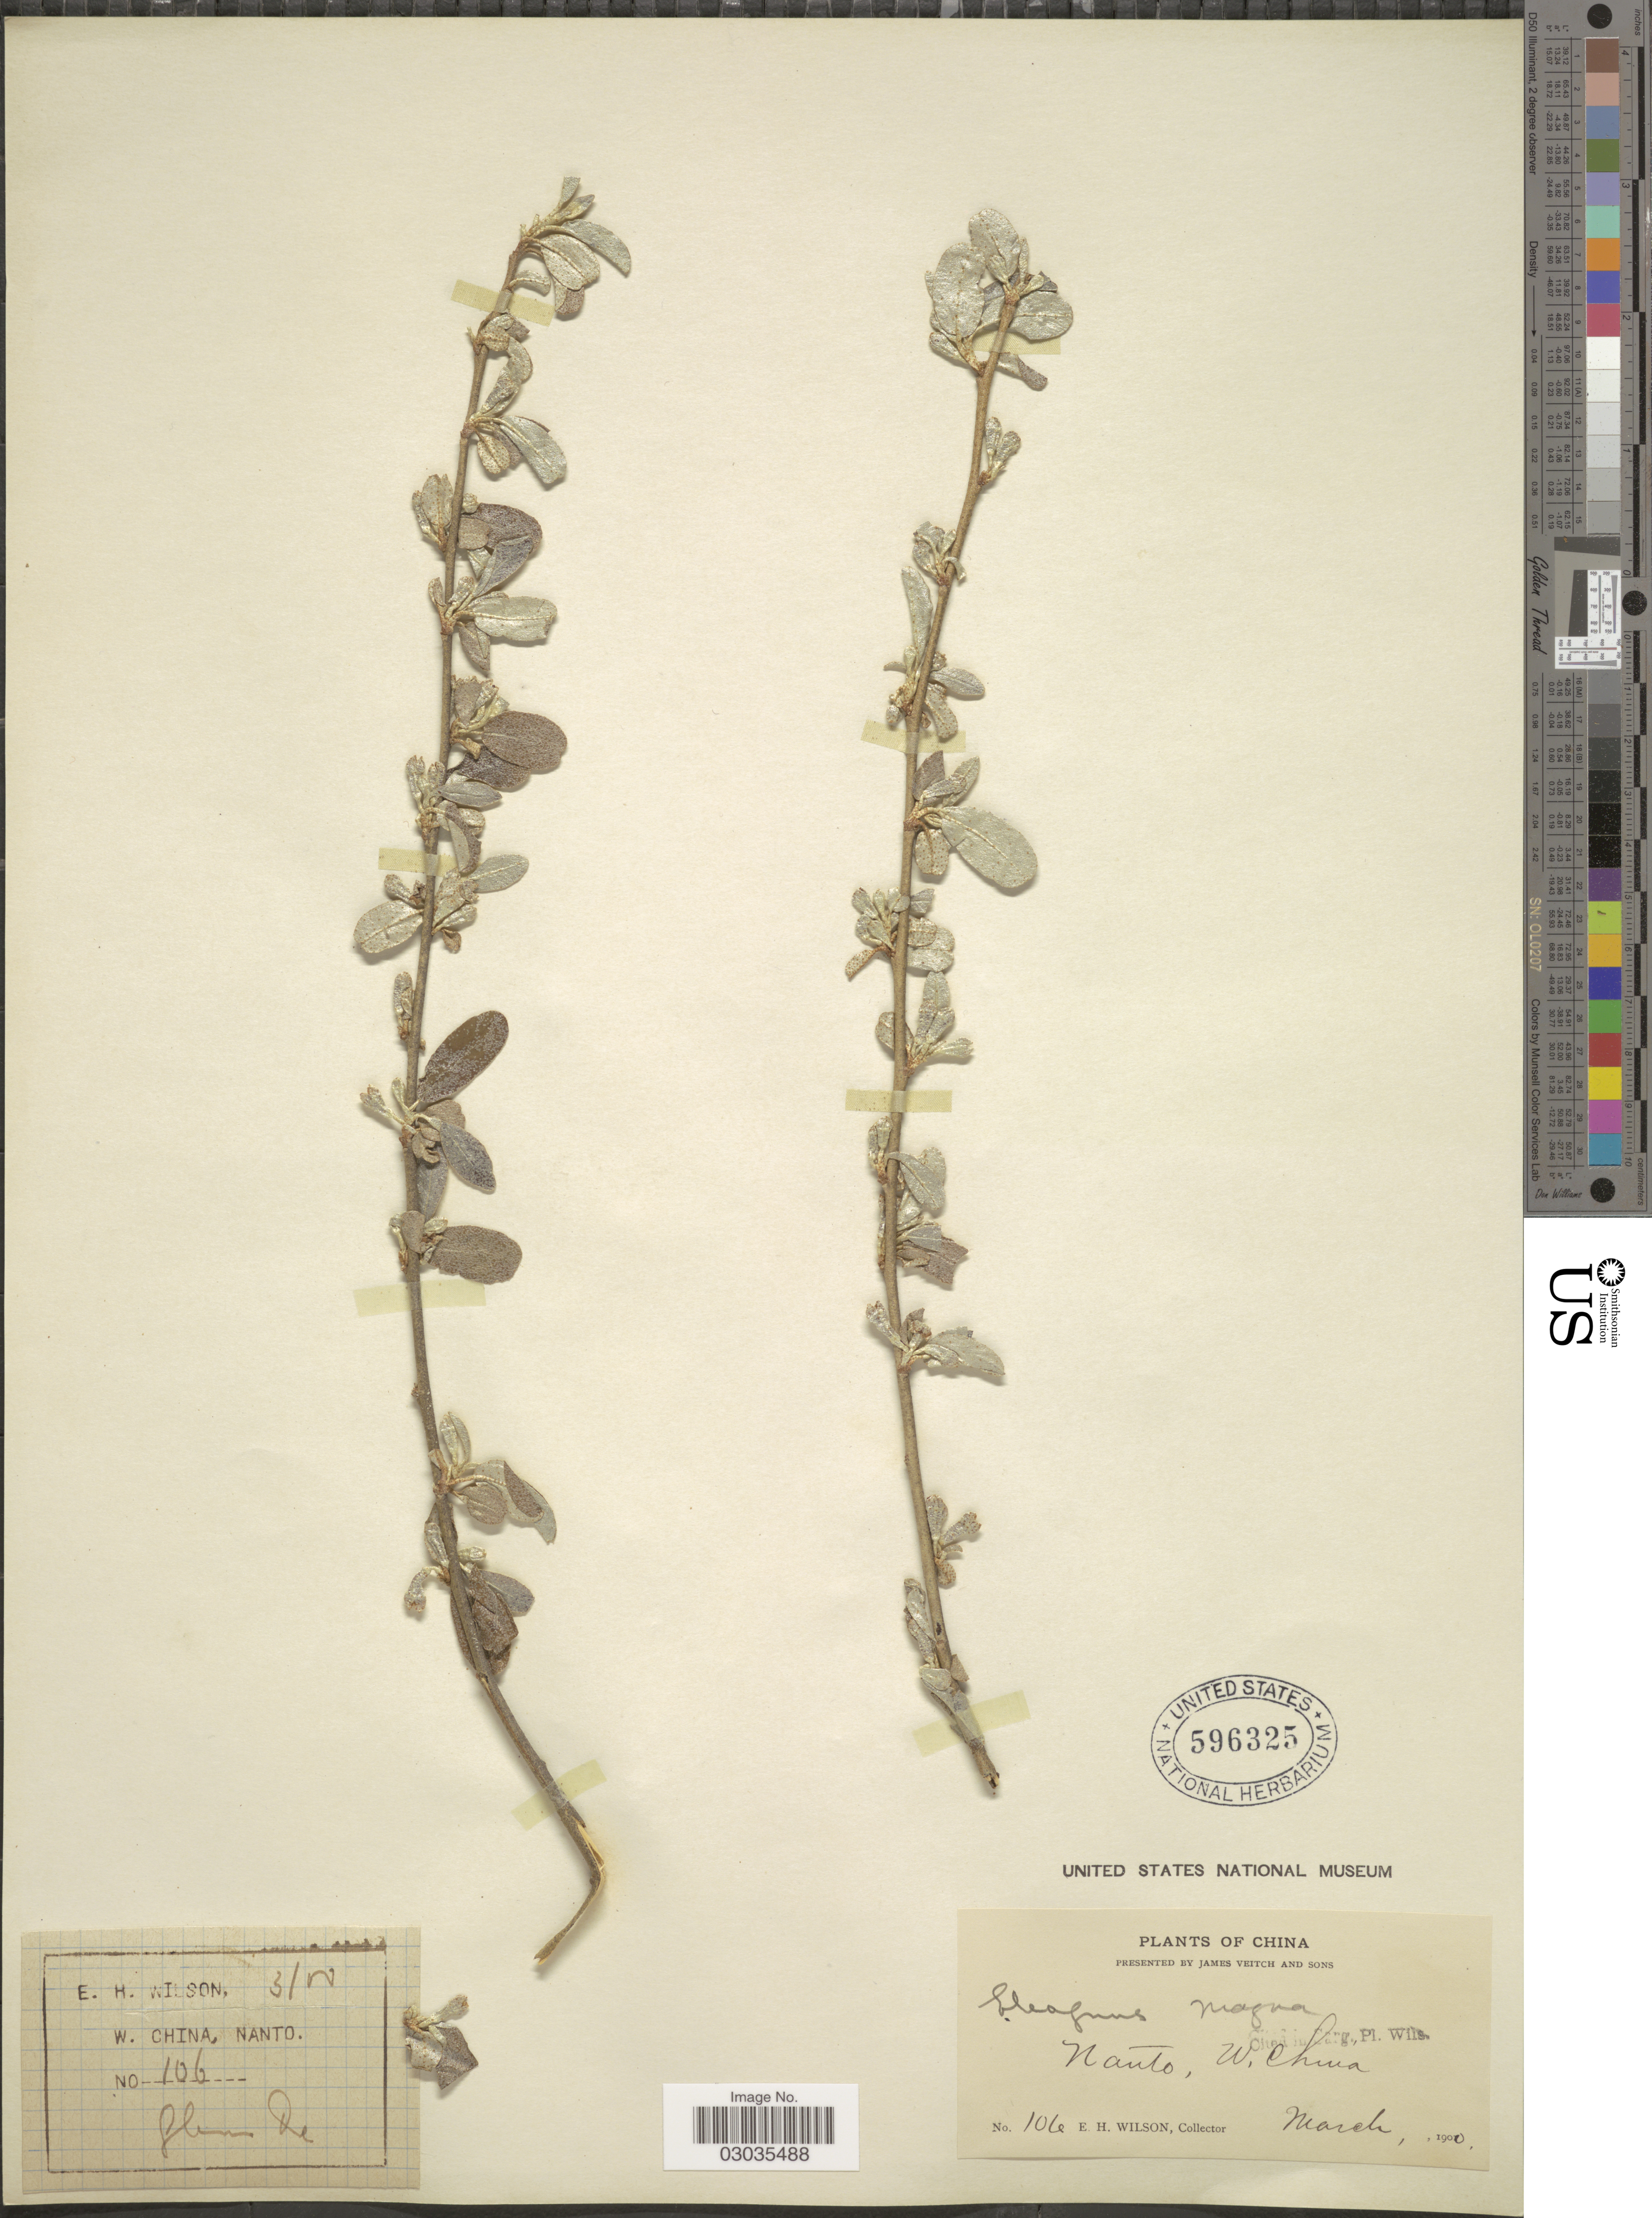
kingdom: Plantae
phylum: Tracheophyta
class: Magnoliopsida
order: Rosales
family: Elaeagnaceae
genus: Elaeagnus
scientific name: Elaeagnus magna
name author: Rehder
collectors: E. Wilson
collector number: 106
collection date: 1900-03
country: China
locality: W. China, Nanto.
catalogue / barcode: US 596325